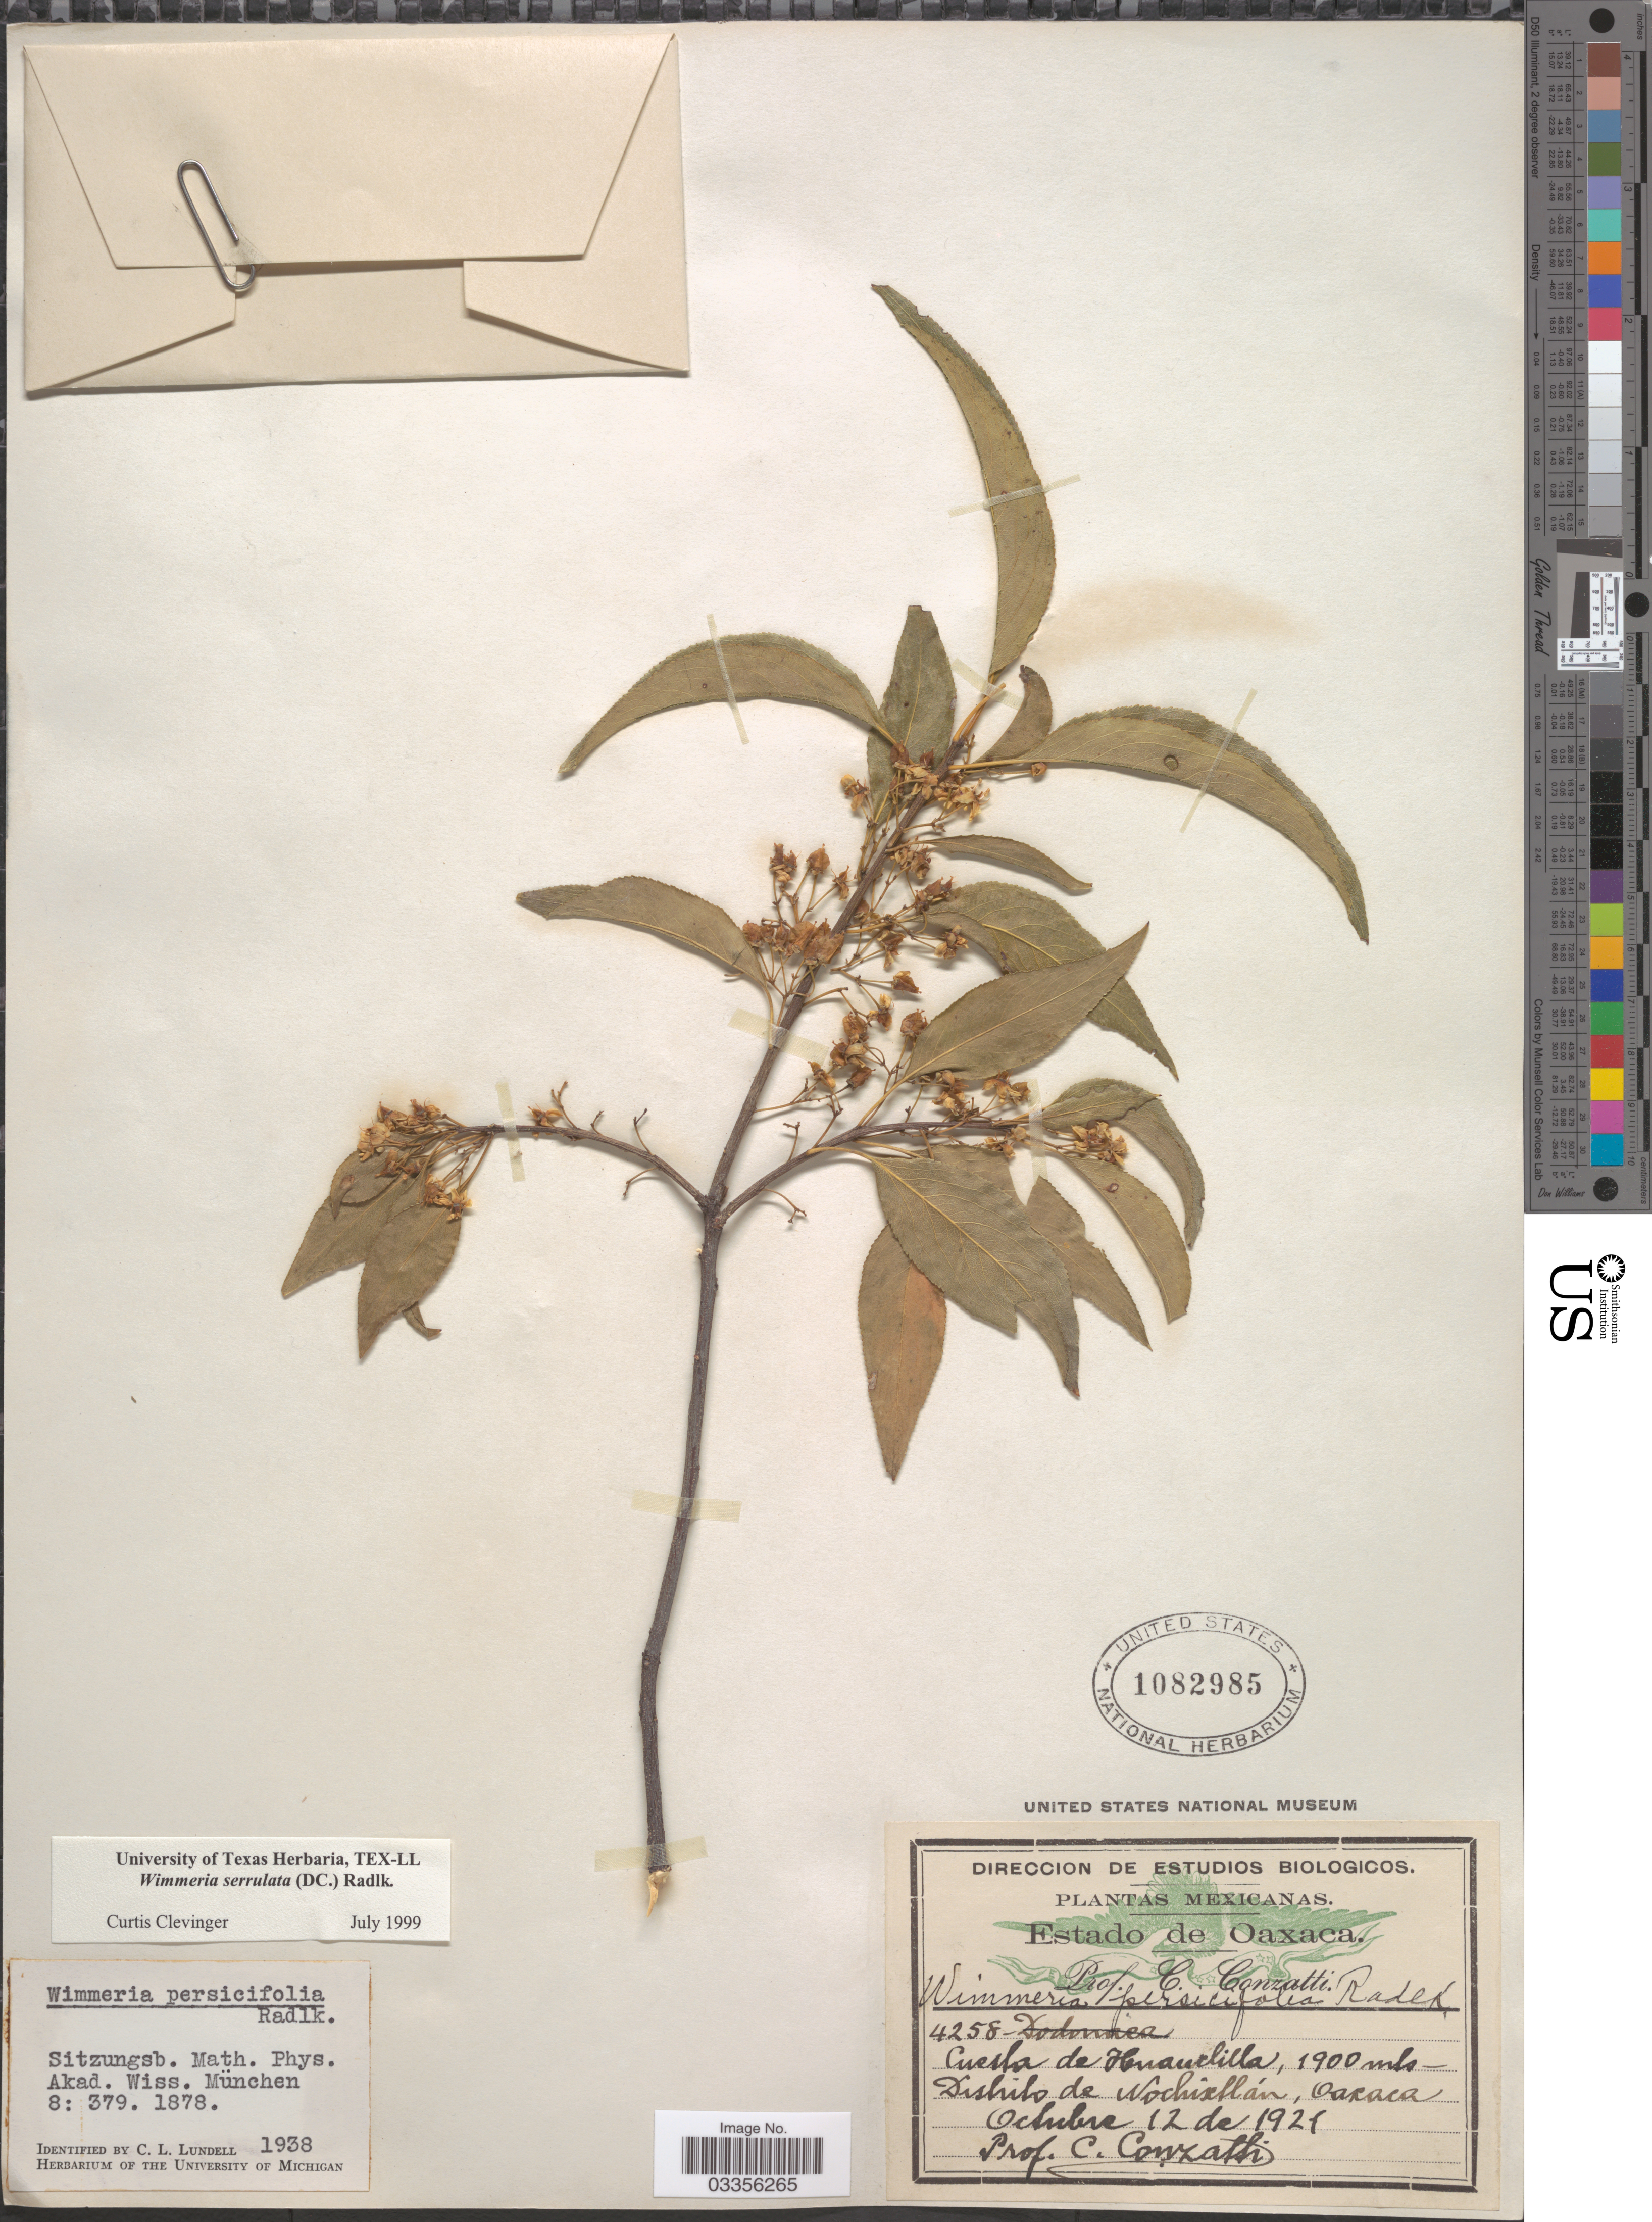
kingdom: Plantae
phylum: Tracheophyta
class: Magnoliopsida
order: Celastrales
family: Celastraceae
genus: Wimmeria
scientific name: Wimmeria serrulata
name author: (DC.) Radlk.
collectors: C. Conzatti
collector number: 4258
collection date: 1921-10-12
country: Mexico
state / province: Oaxaca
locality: Cuesta de Huanchilla. Distrito de Nochixtlán.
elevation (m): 1900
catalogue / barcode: US 1082985